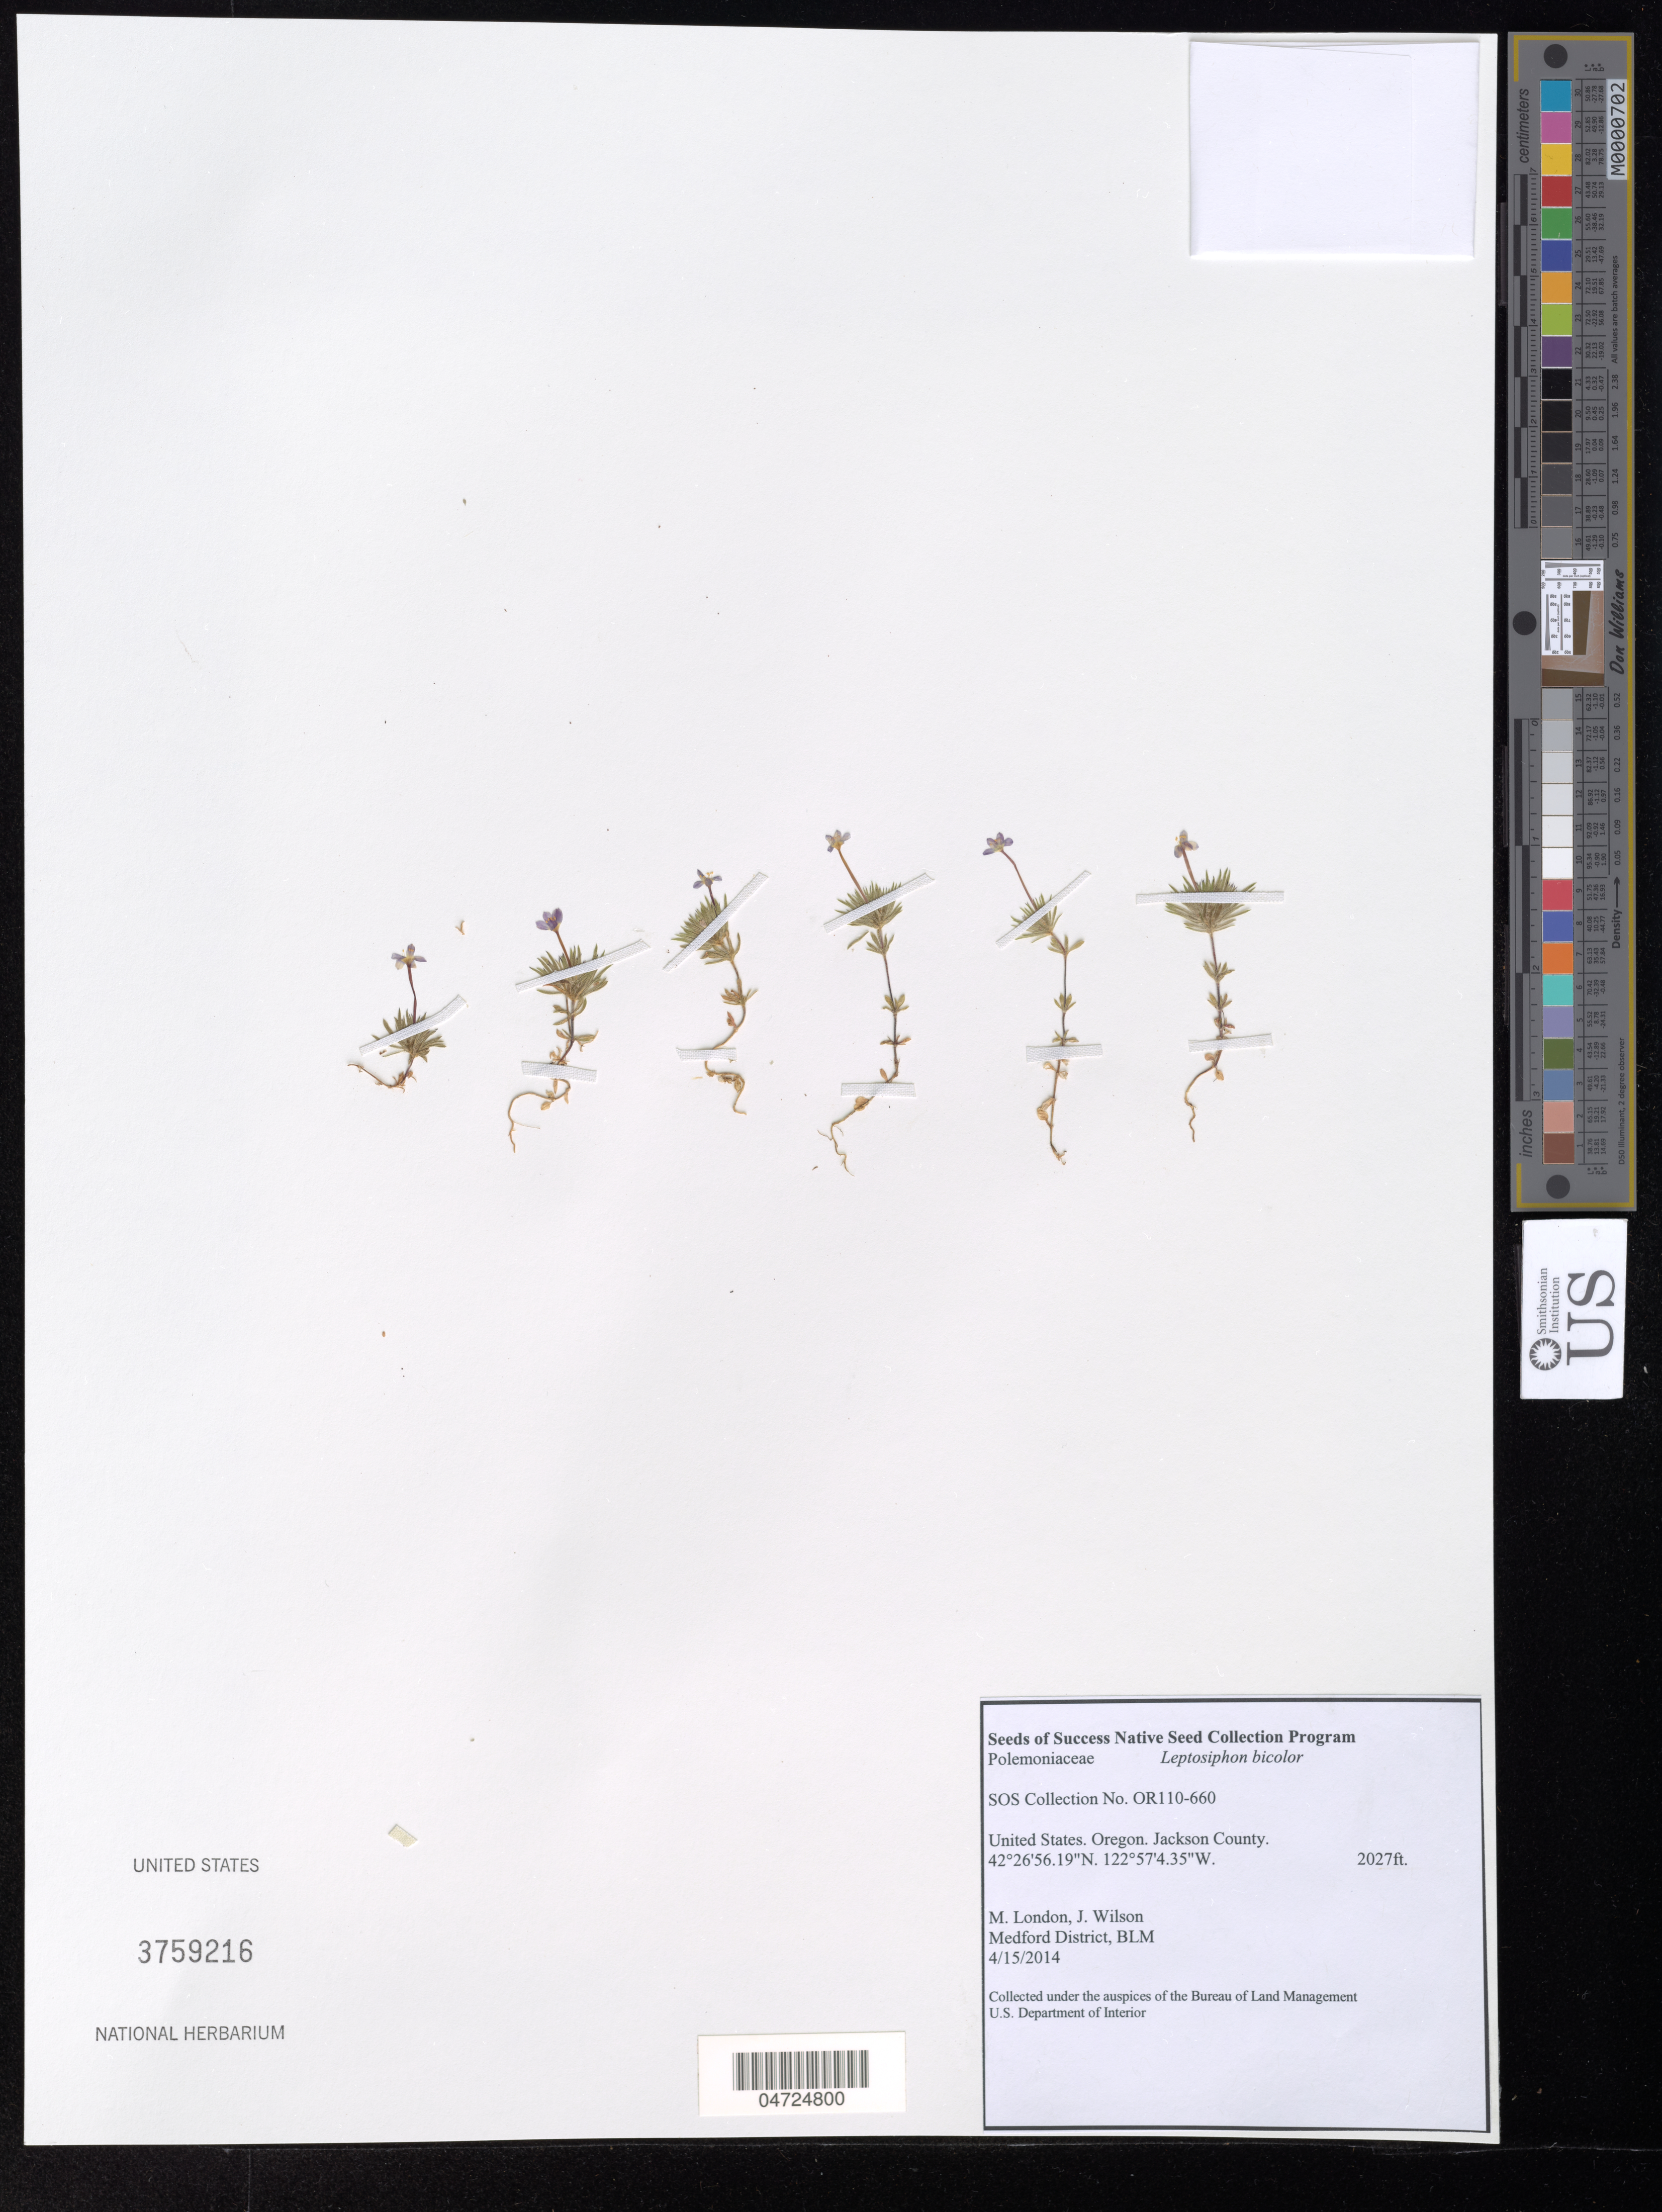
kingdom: Plantae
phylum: Tracheophyta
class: Magnoliopsida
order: Ericales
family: Polemoniaceae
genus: Leptosiphon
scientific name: Leptosiphon bicolor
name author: Nutt.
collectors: M. London & J. Wilson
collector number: OR110-660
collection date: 2014-04-15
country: United States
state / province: Oregon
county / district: Jackson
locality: Jackson County.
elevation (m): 618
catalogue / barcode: US 3759216